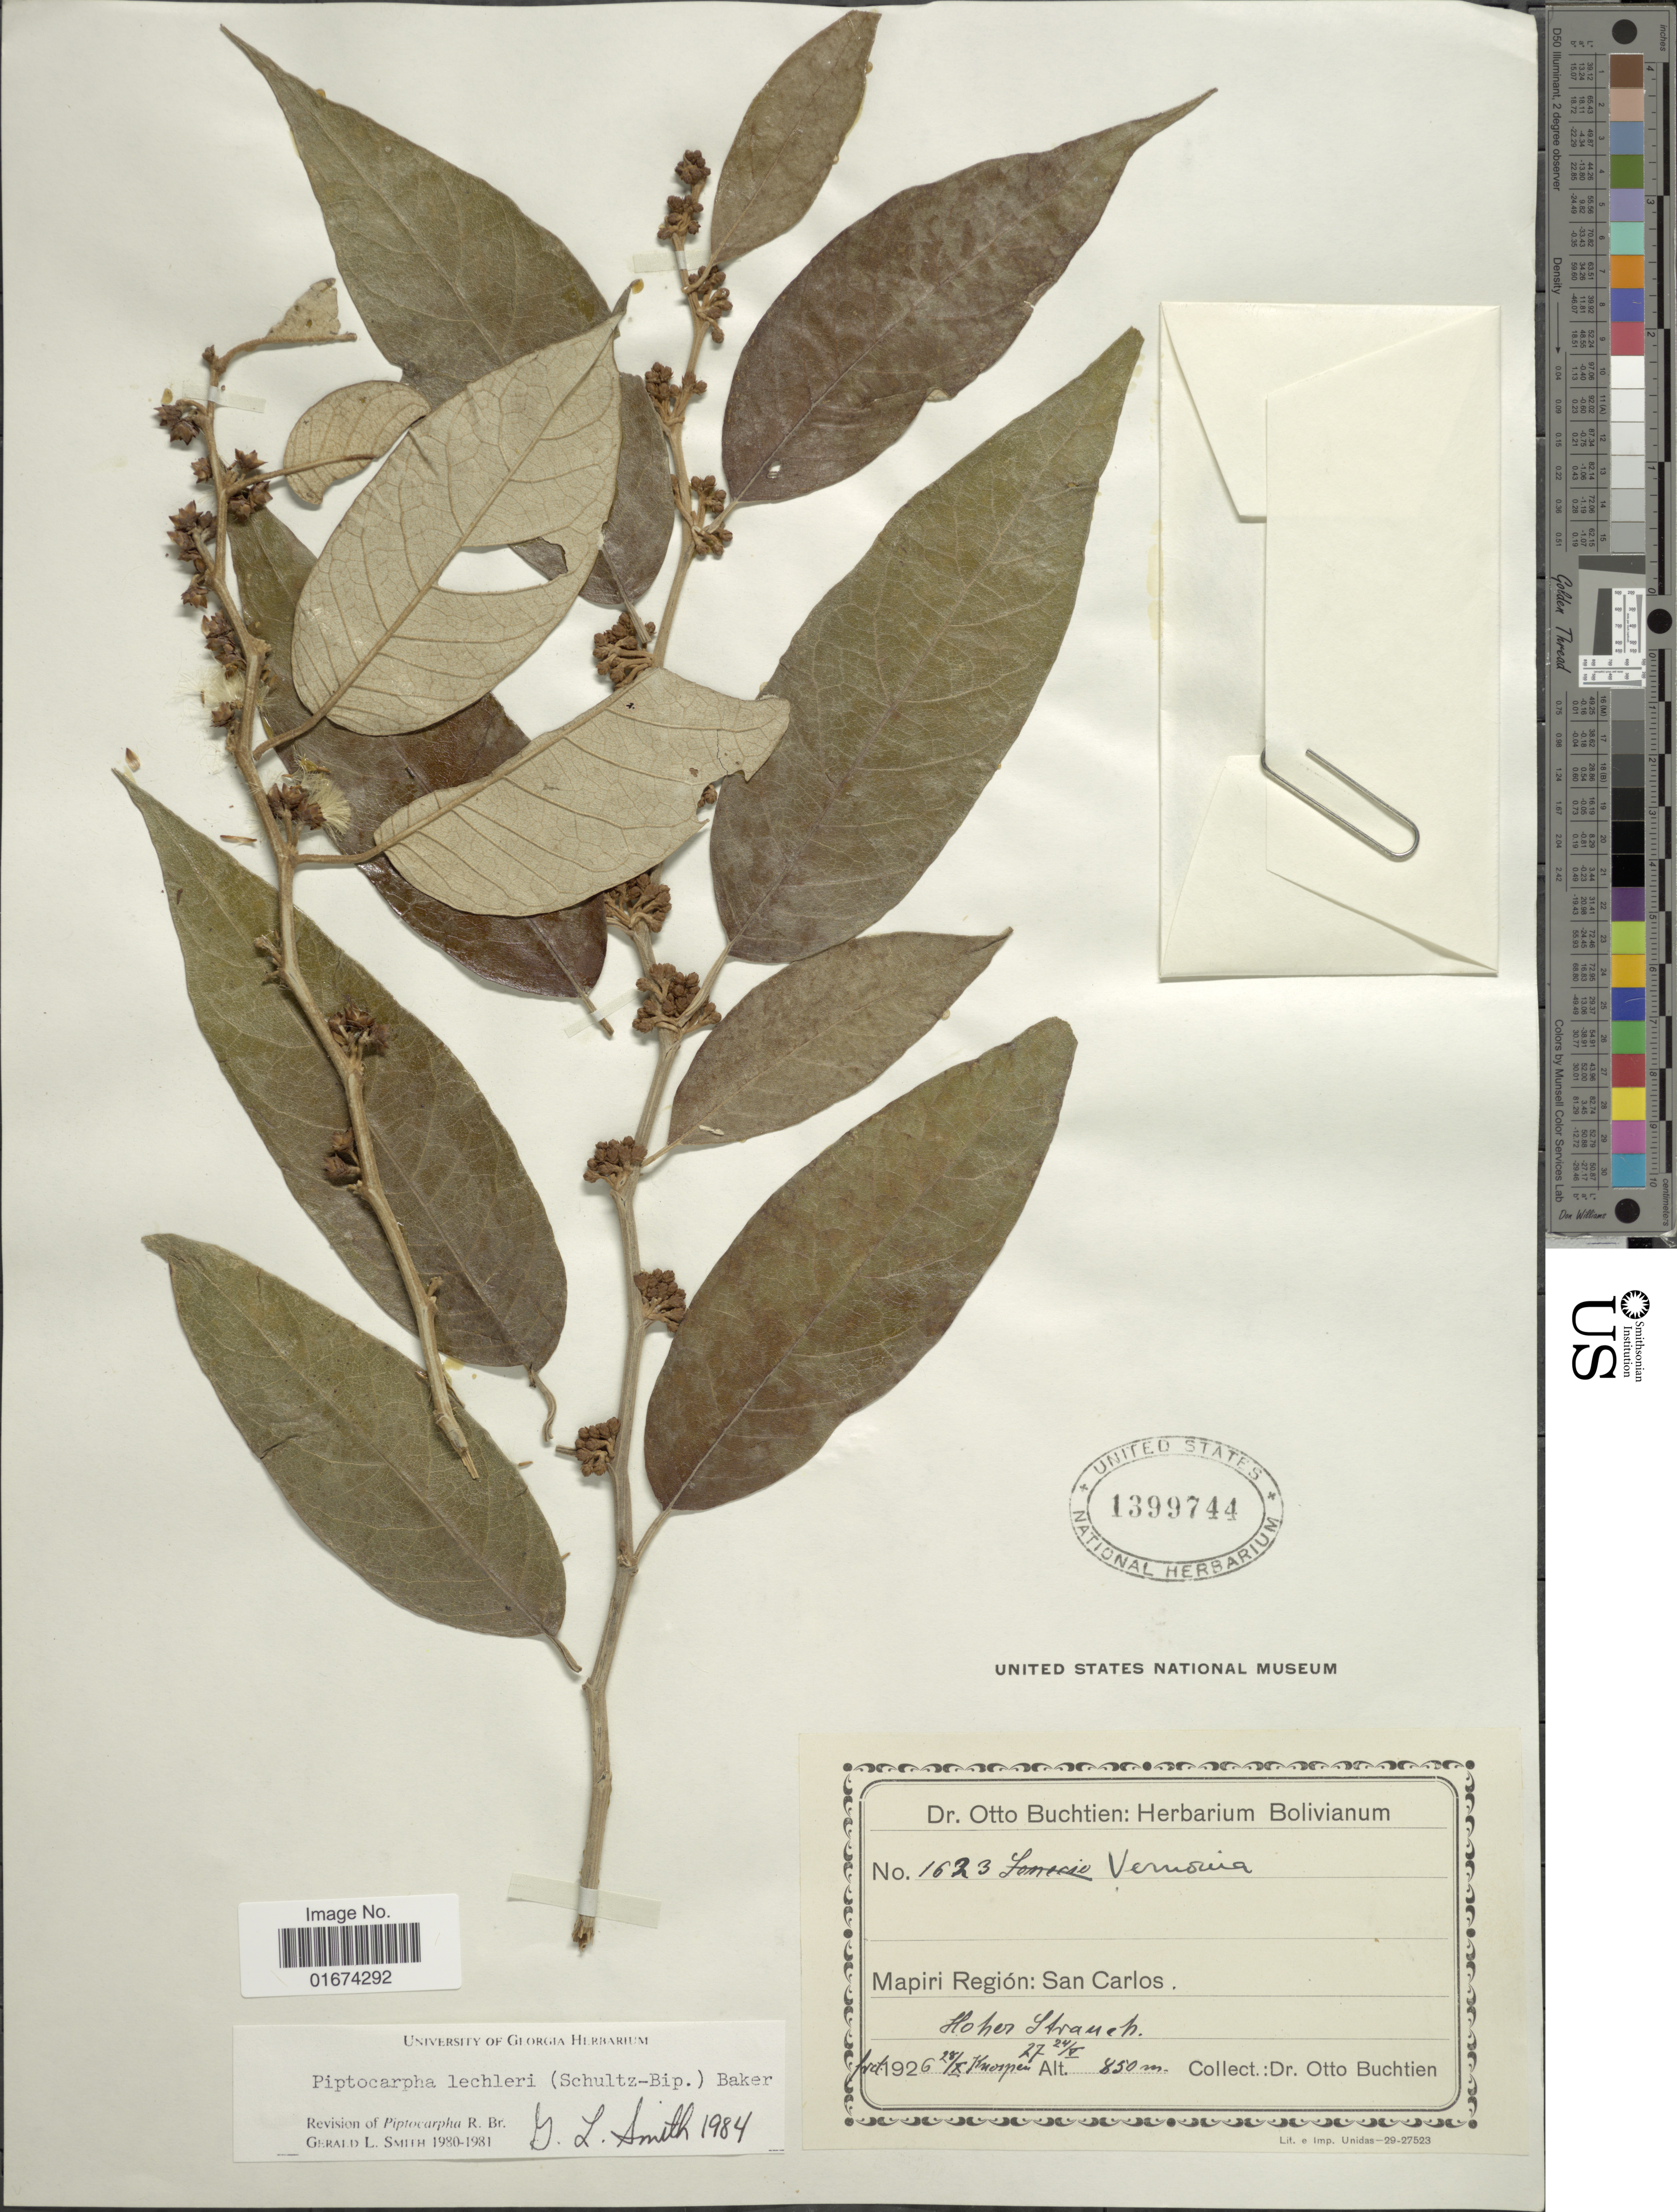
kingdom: Plantae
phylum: Tracheophyta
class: Magnoliopsida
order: Asterales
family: Asteraceae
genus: Piptocarpha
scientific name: Piptocarpha lechleri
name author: (Sch. Bip.) Baker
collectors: O. Buchtien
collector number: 1923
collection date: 1926-10-28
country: Bolivia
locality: Mapiri Región: San Carlos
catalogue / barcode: US 1399744